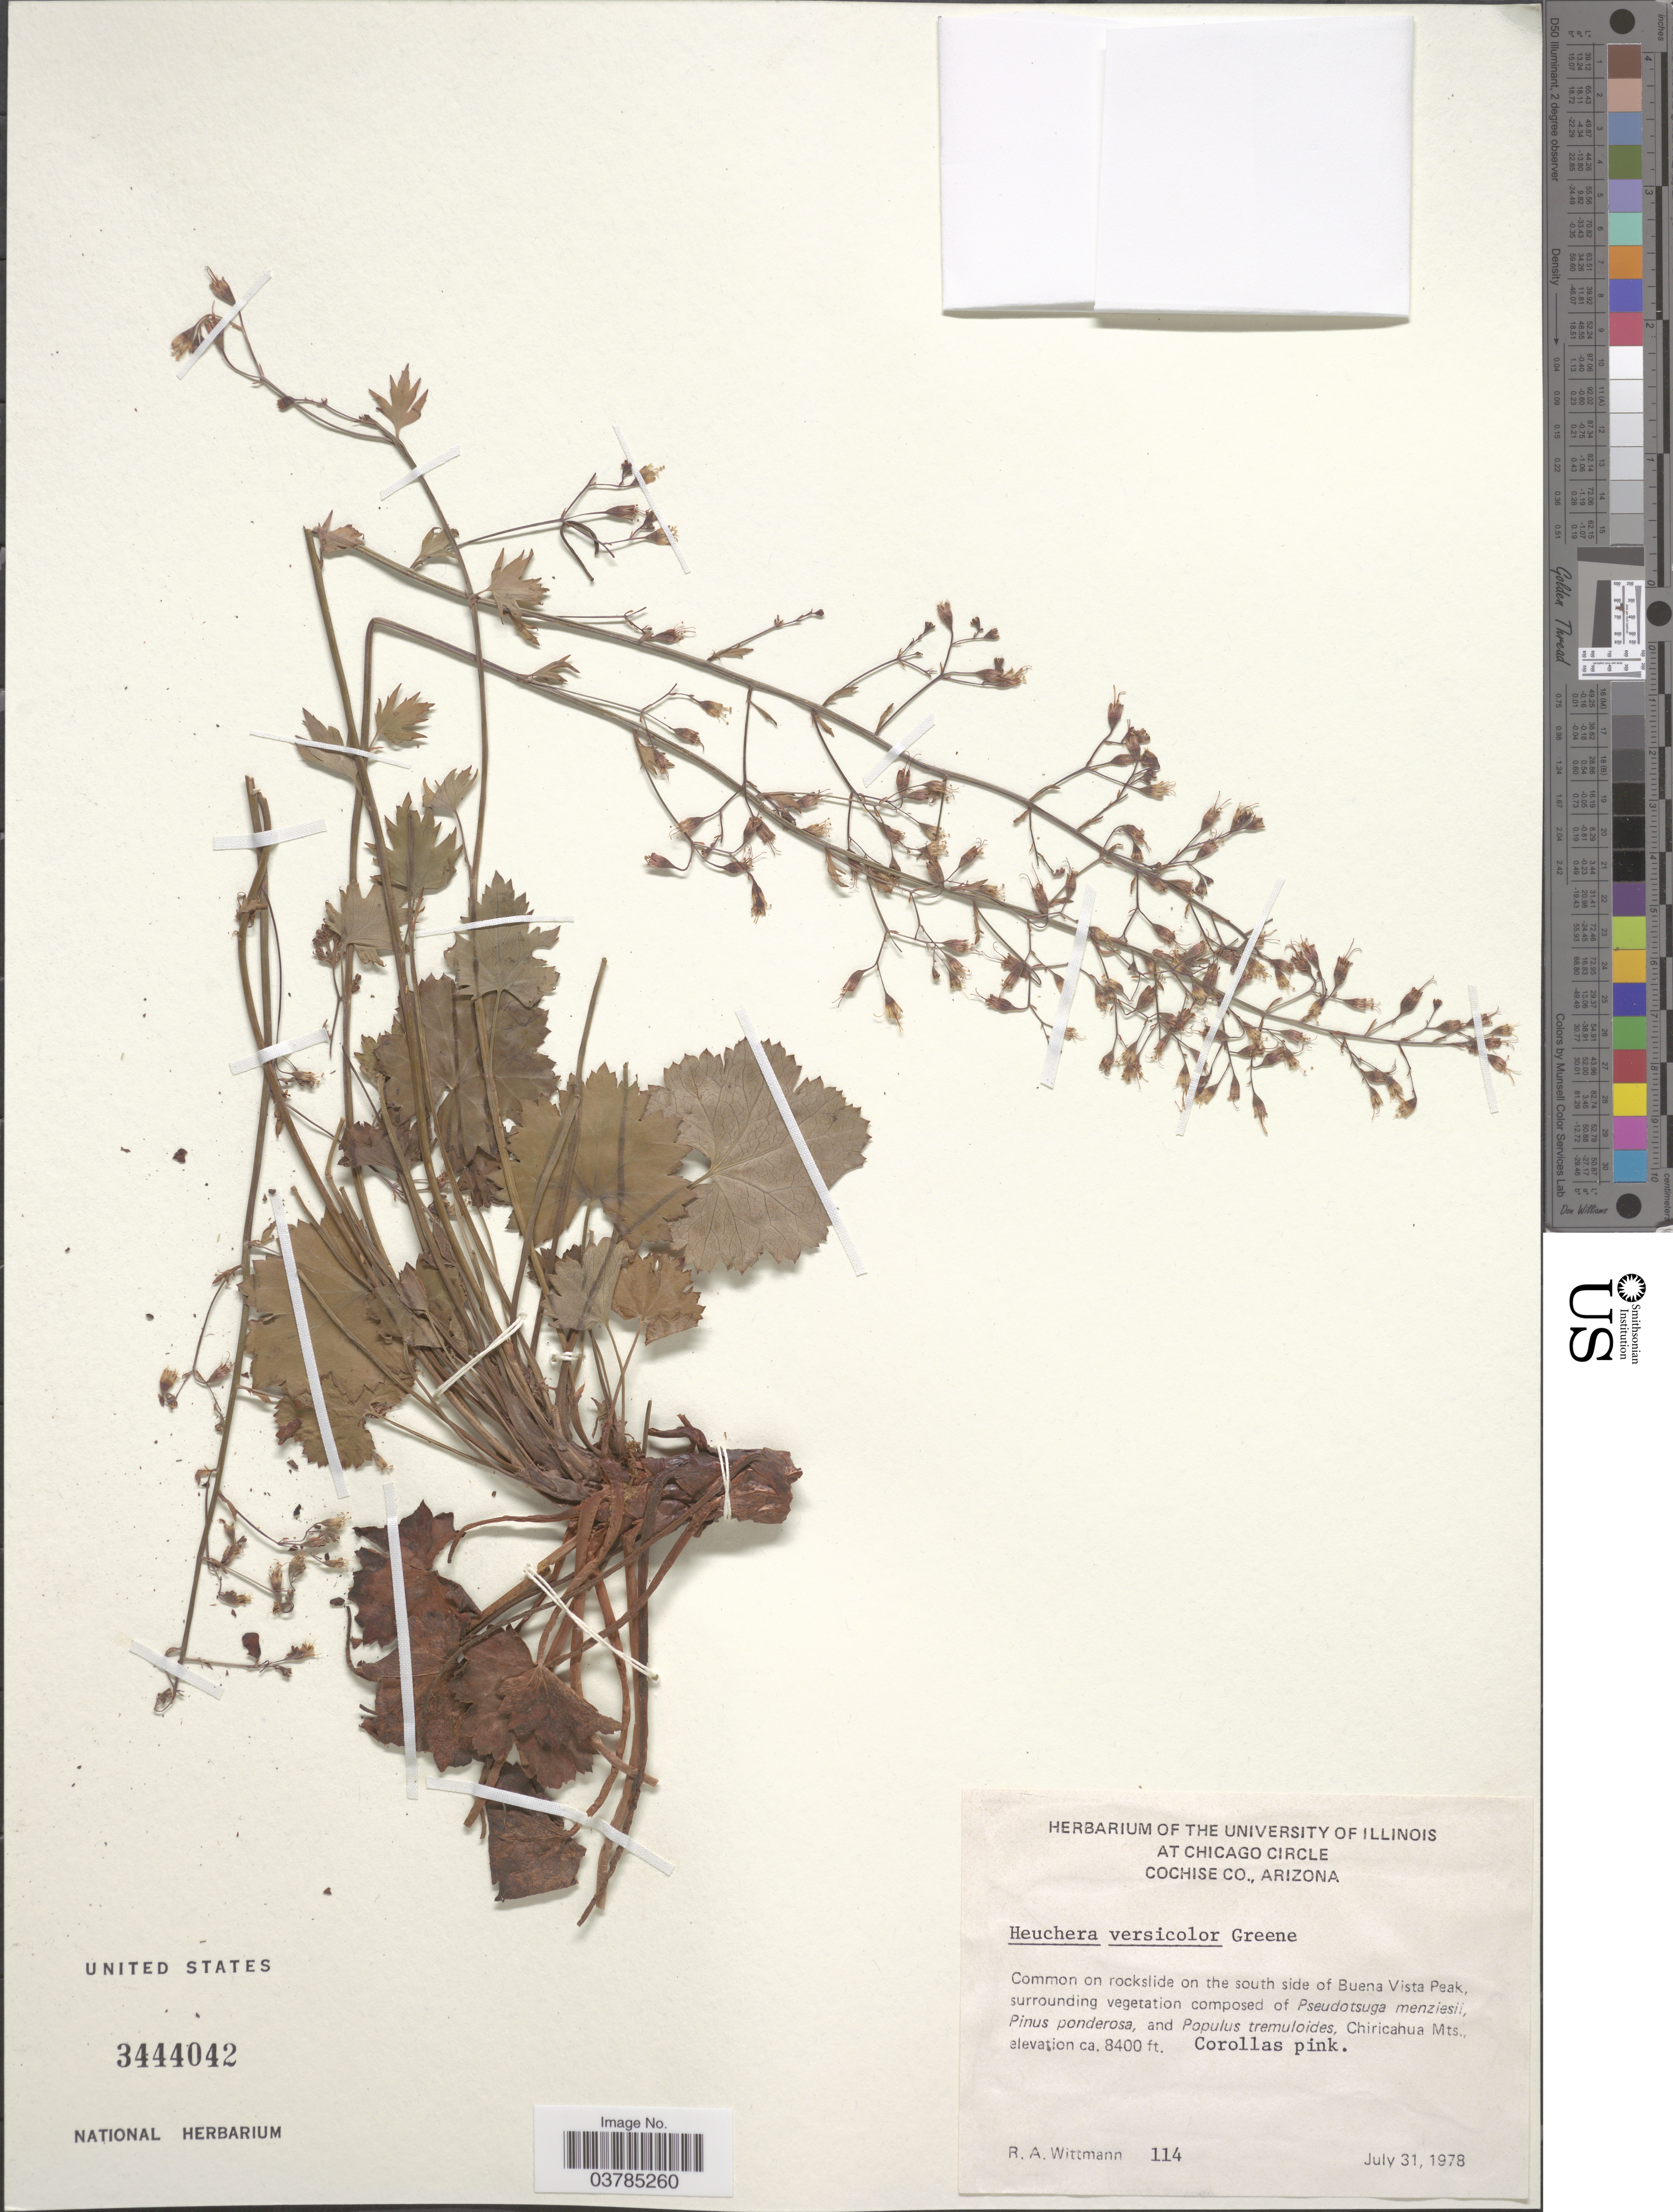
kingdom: Plantae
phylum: Tracheophyta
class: Magnoliopsida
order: Saxifragales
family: Saxifragaceae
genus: Heuchera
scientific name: Heuchera versicolor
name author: Greene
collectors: R. Wittmann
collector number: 114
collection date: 1978-07-31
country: United States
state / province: Arizona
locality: Cochise Co. Common on rockslide on the south side of Buena Vista Peak, surrounding vegetation.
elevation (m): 2560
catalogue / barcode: US 3444042